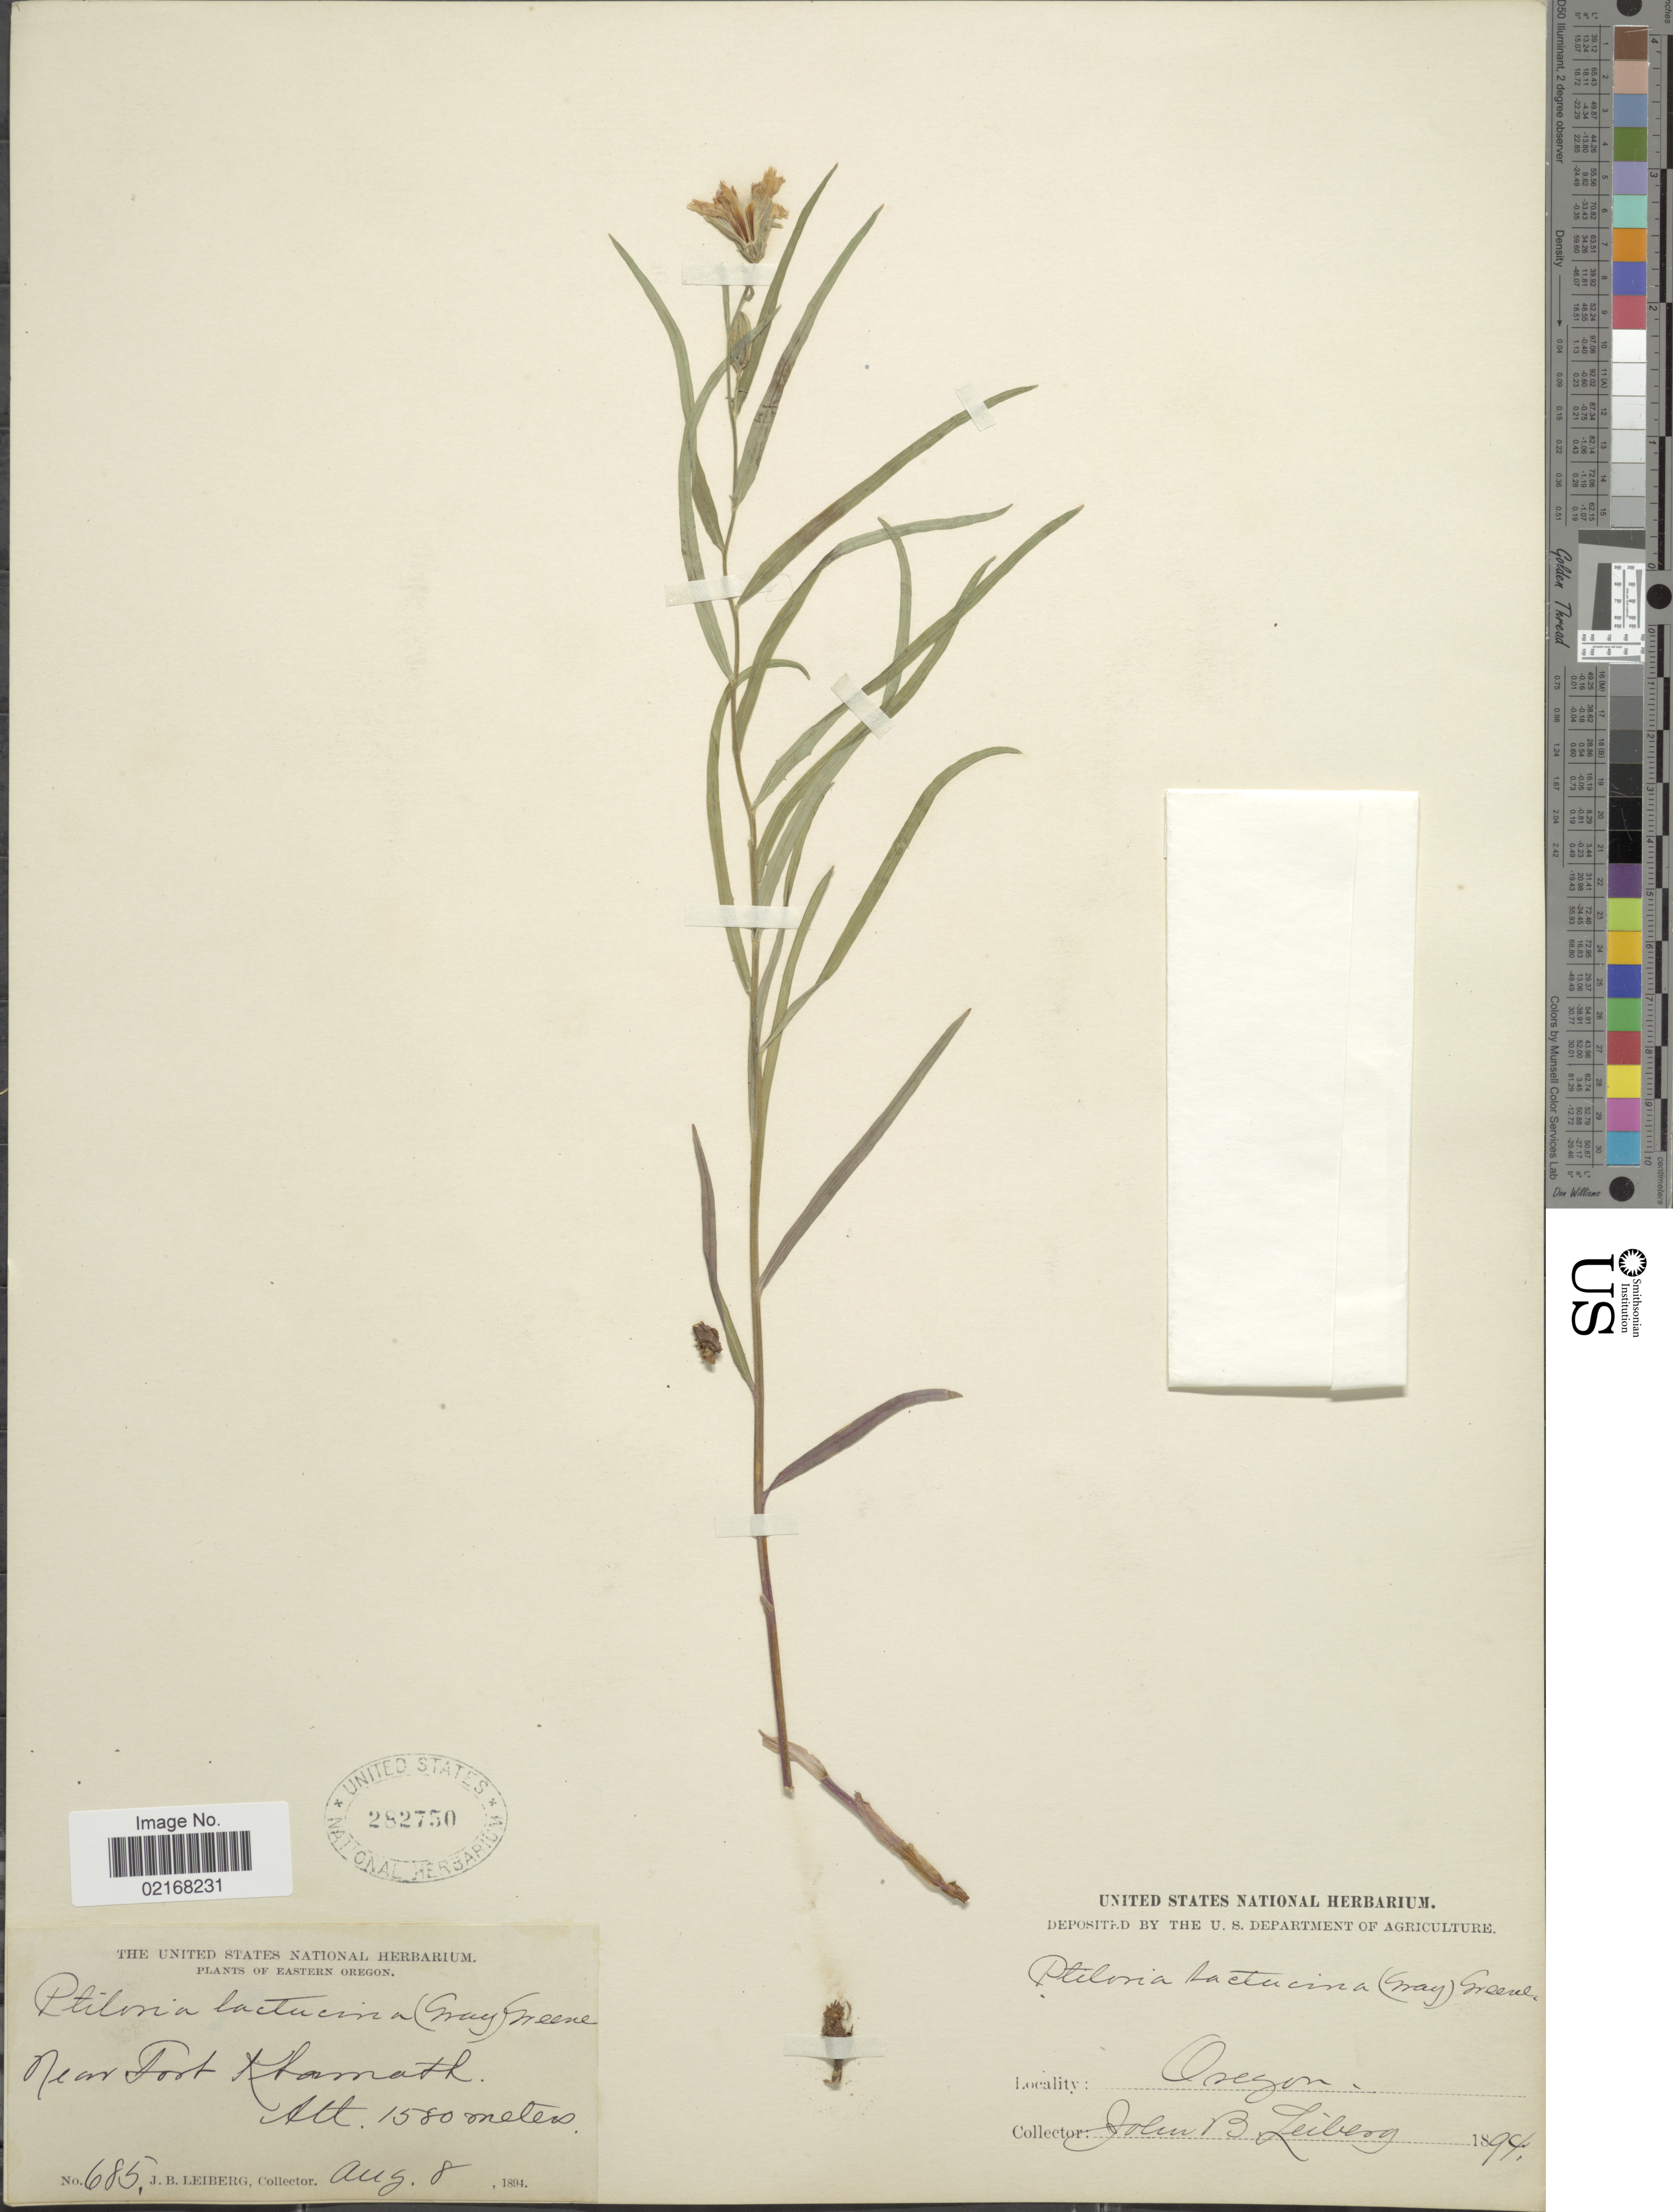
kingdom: Plantae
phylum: Tracheophyta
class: Magnoliopsida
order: Asterales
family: Asteraceae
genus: Stephanomeria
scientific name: Stephanomeria lactucina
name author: A. Gray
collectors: J. B. Leiberg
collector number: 685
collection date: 1894-08-08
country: United States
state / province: Oregon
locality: Eastern Oregon. Near Foot Klamath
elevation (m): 1580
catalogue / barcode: US 282750